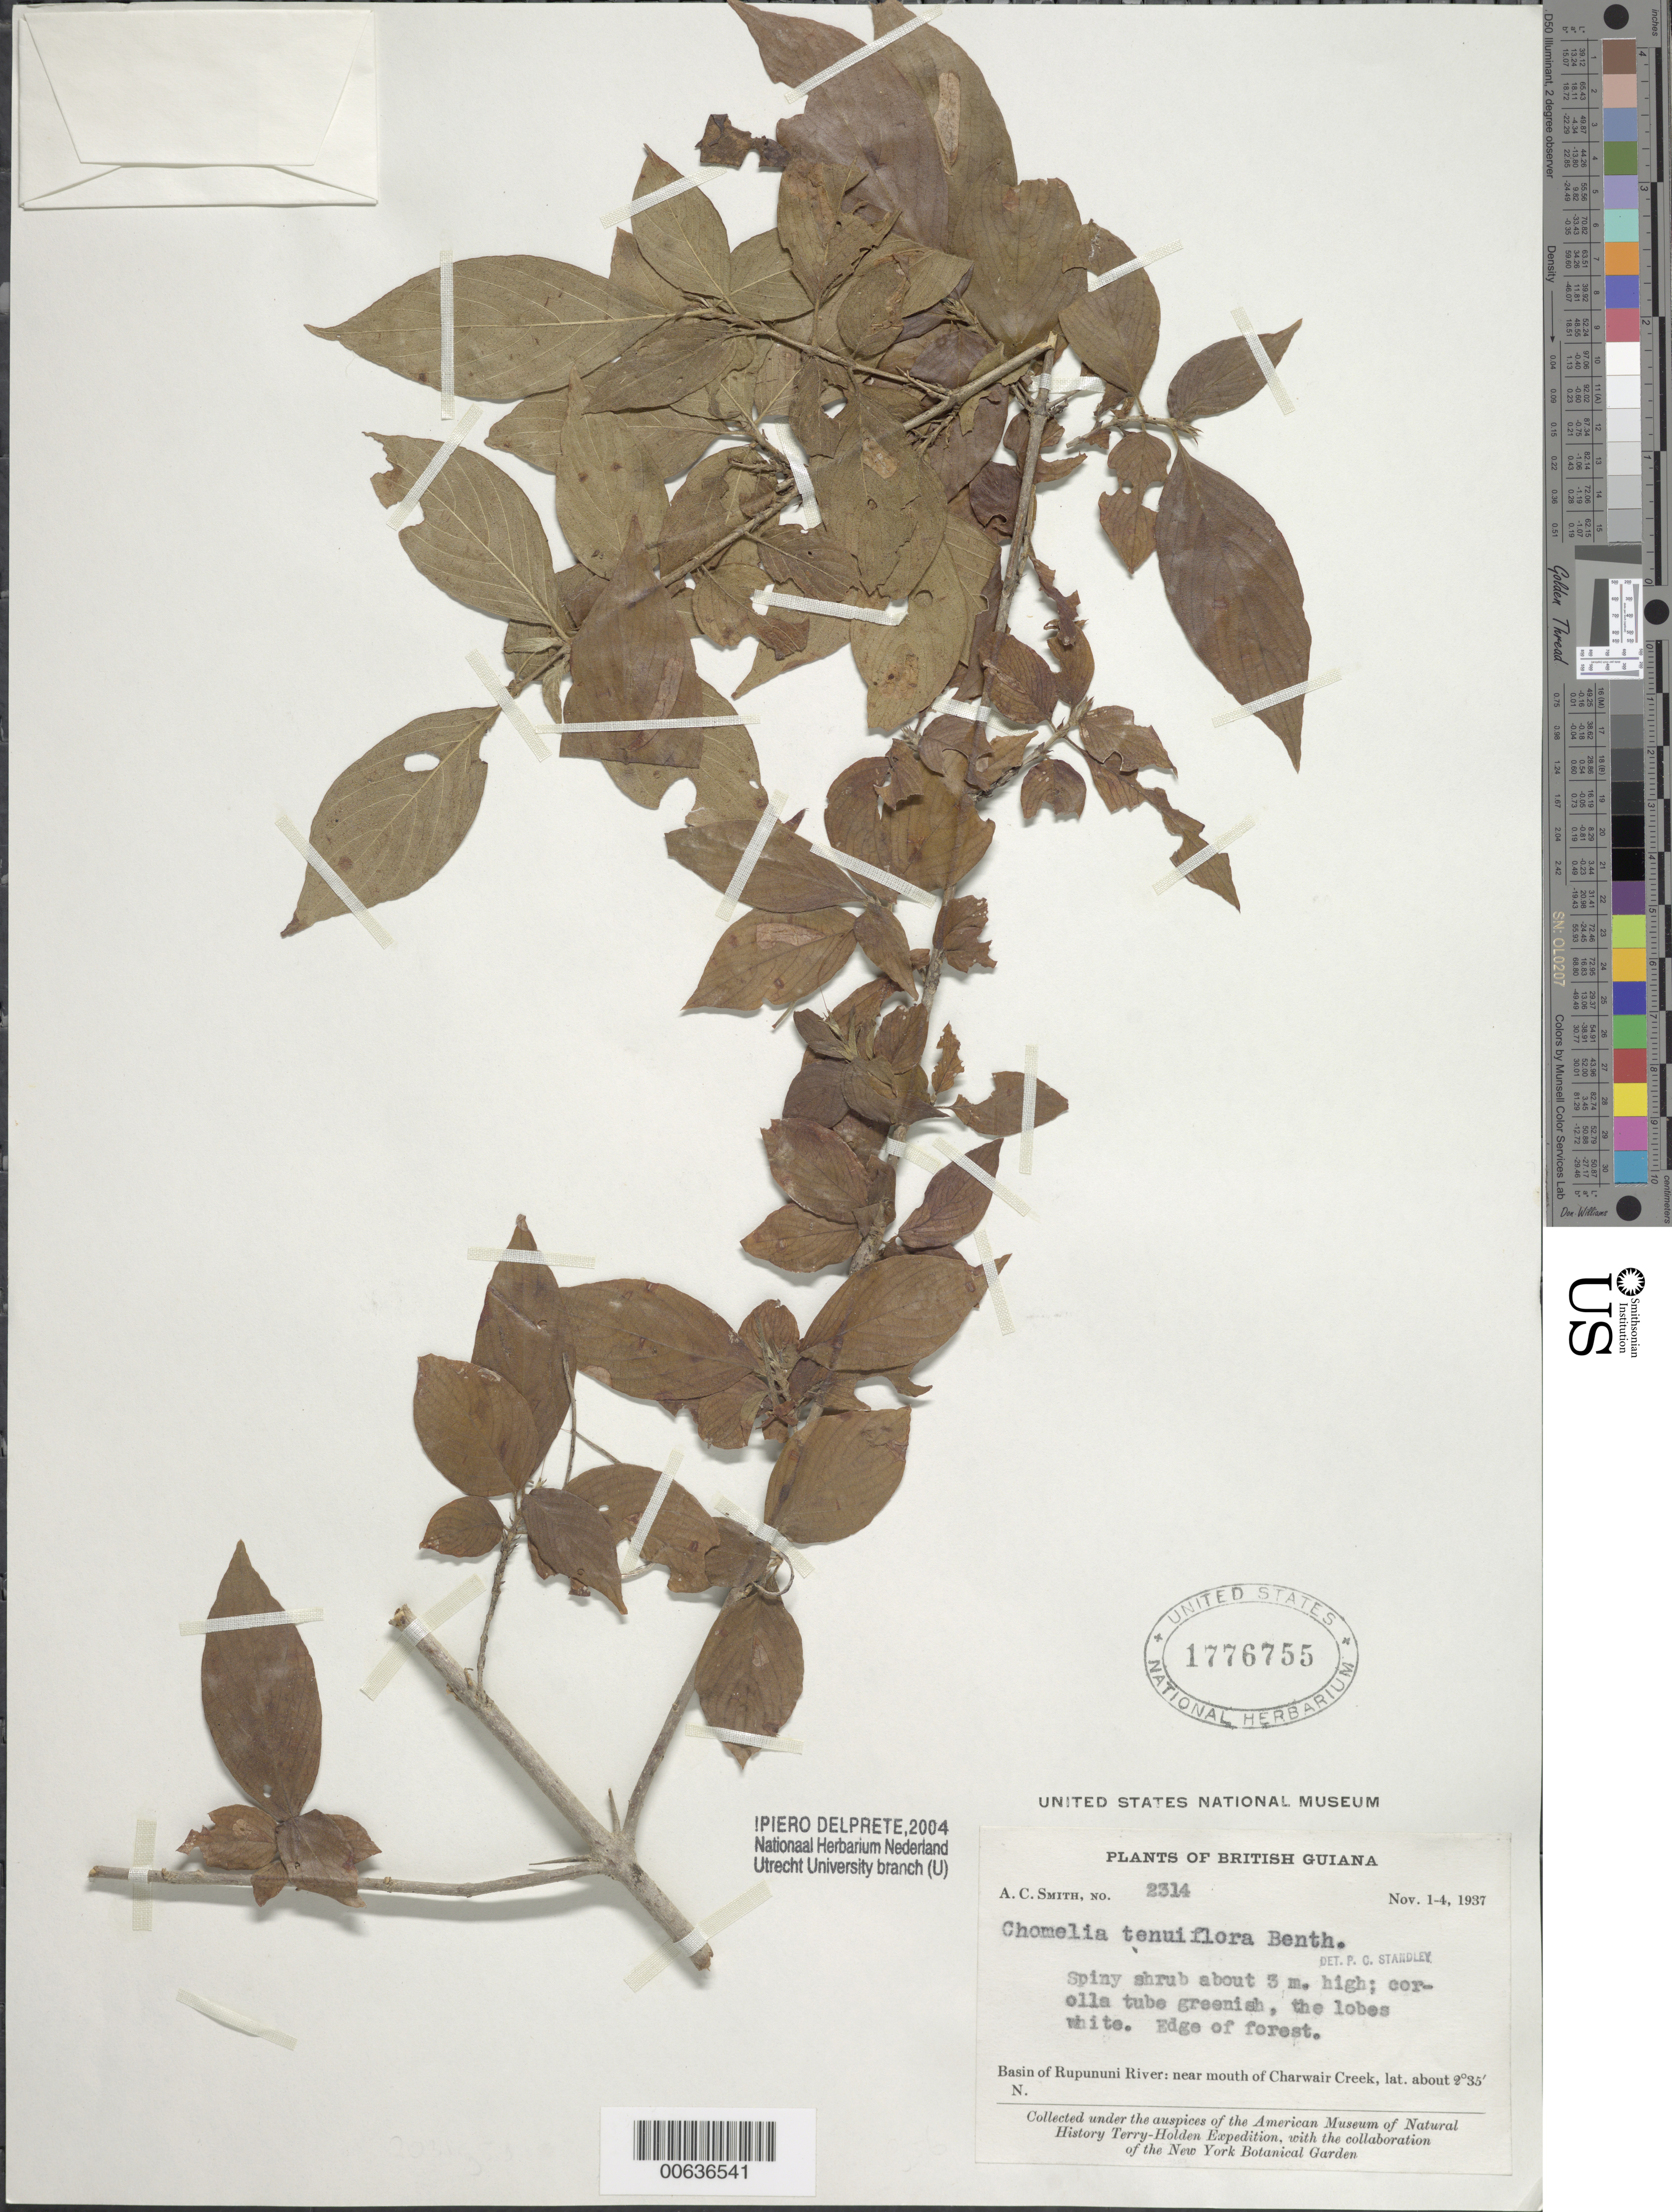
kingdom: Plantae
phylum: Tracheophyta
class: Magnoliopsida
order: Gentianales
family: Rubiaceae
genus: Chomelia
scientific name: Chomelia tenuiflora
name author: Benth.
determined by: Delprete, P. G., Herb. de Guyane Cay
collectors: A. C. Smith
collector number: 2314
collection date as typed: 1-Nov-37 to 4-Nov-37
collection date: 1937-11-01/1937-11-04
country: Guyana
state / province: U. Takutu-U. Essequibo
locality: Charwair Creek, near mouth, Rupununi R. basin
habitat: Edge of forest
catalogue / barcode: US 1776755